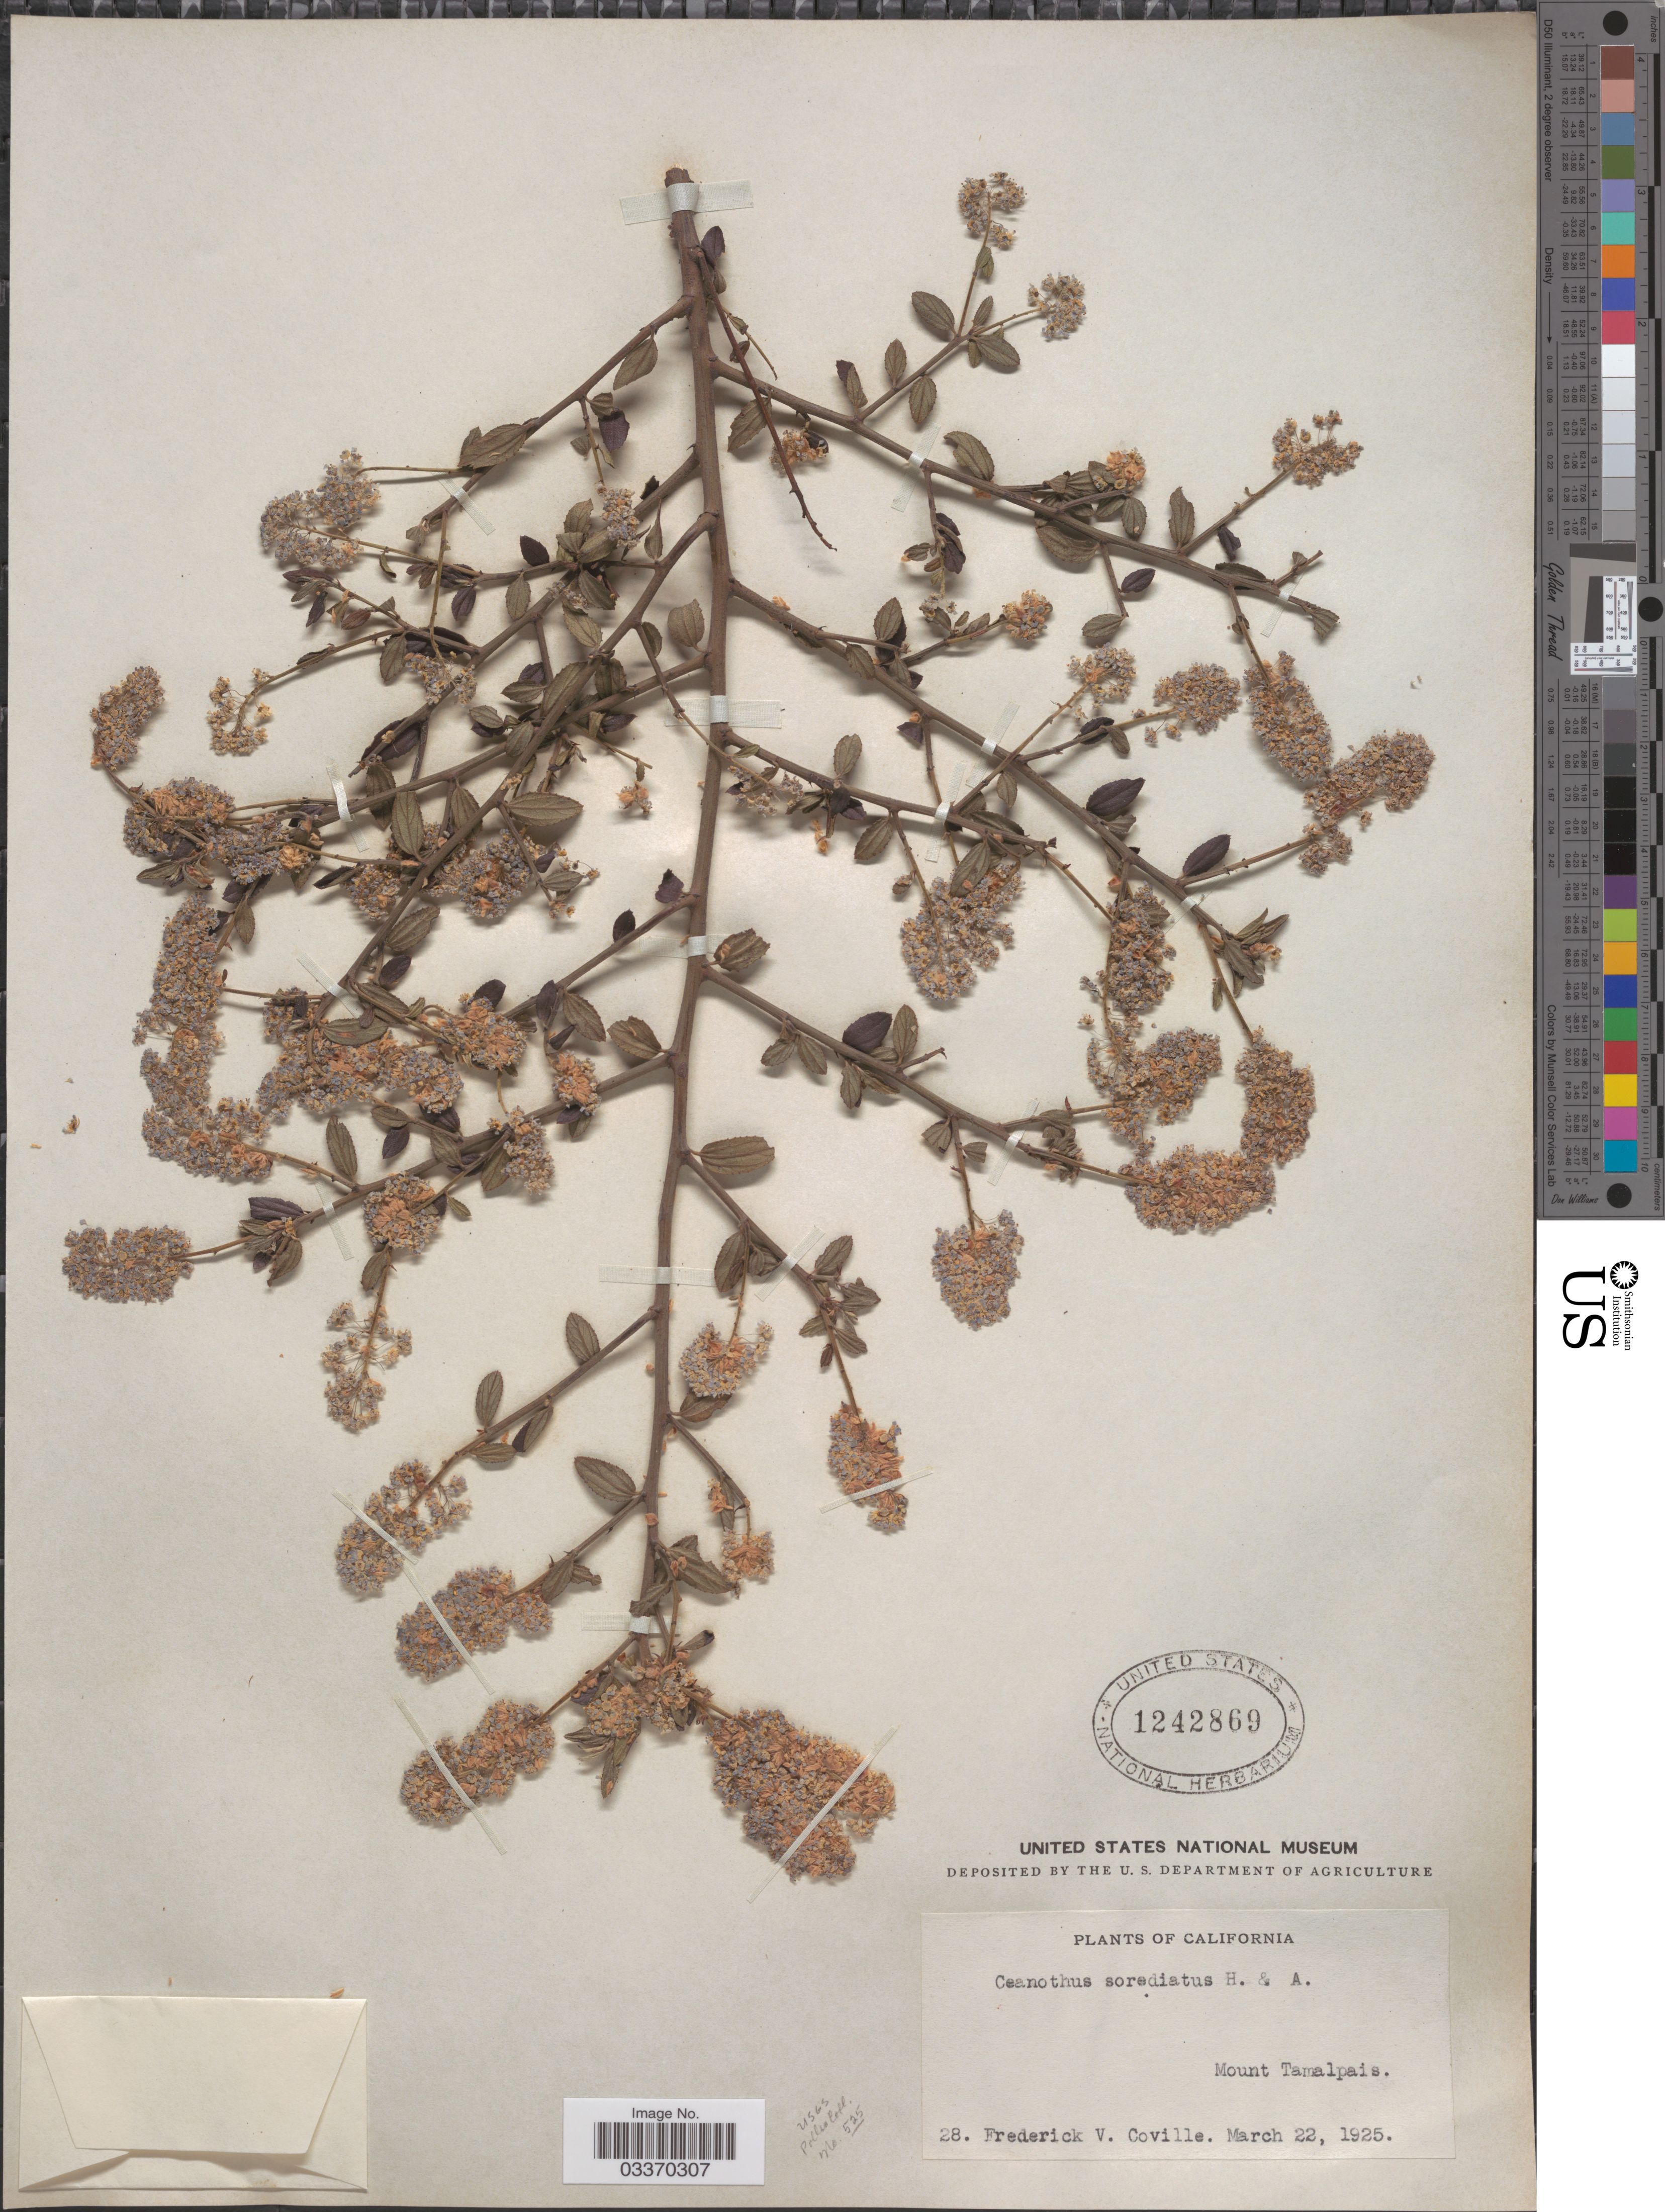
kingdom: Plantae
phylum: Tracheophyta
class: Magnoliopsida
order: Rosales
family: Rhamnaceae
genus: Ceanothus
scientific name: Ceanothus sorediatus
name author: Hook. & Arn.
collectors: F. V. Coville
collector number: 28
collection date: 1925-03-22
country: United States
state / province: California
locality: Mount Tamalpais.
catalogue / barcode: US 1242869